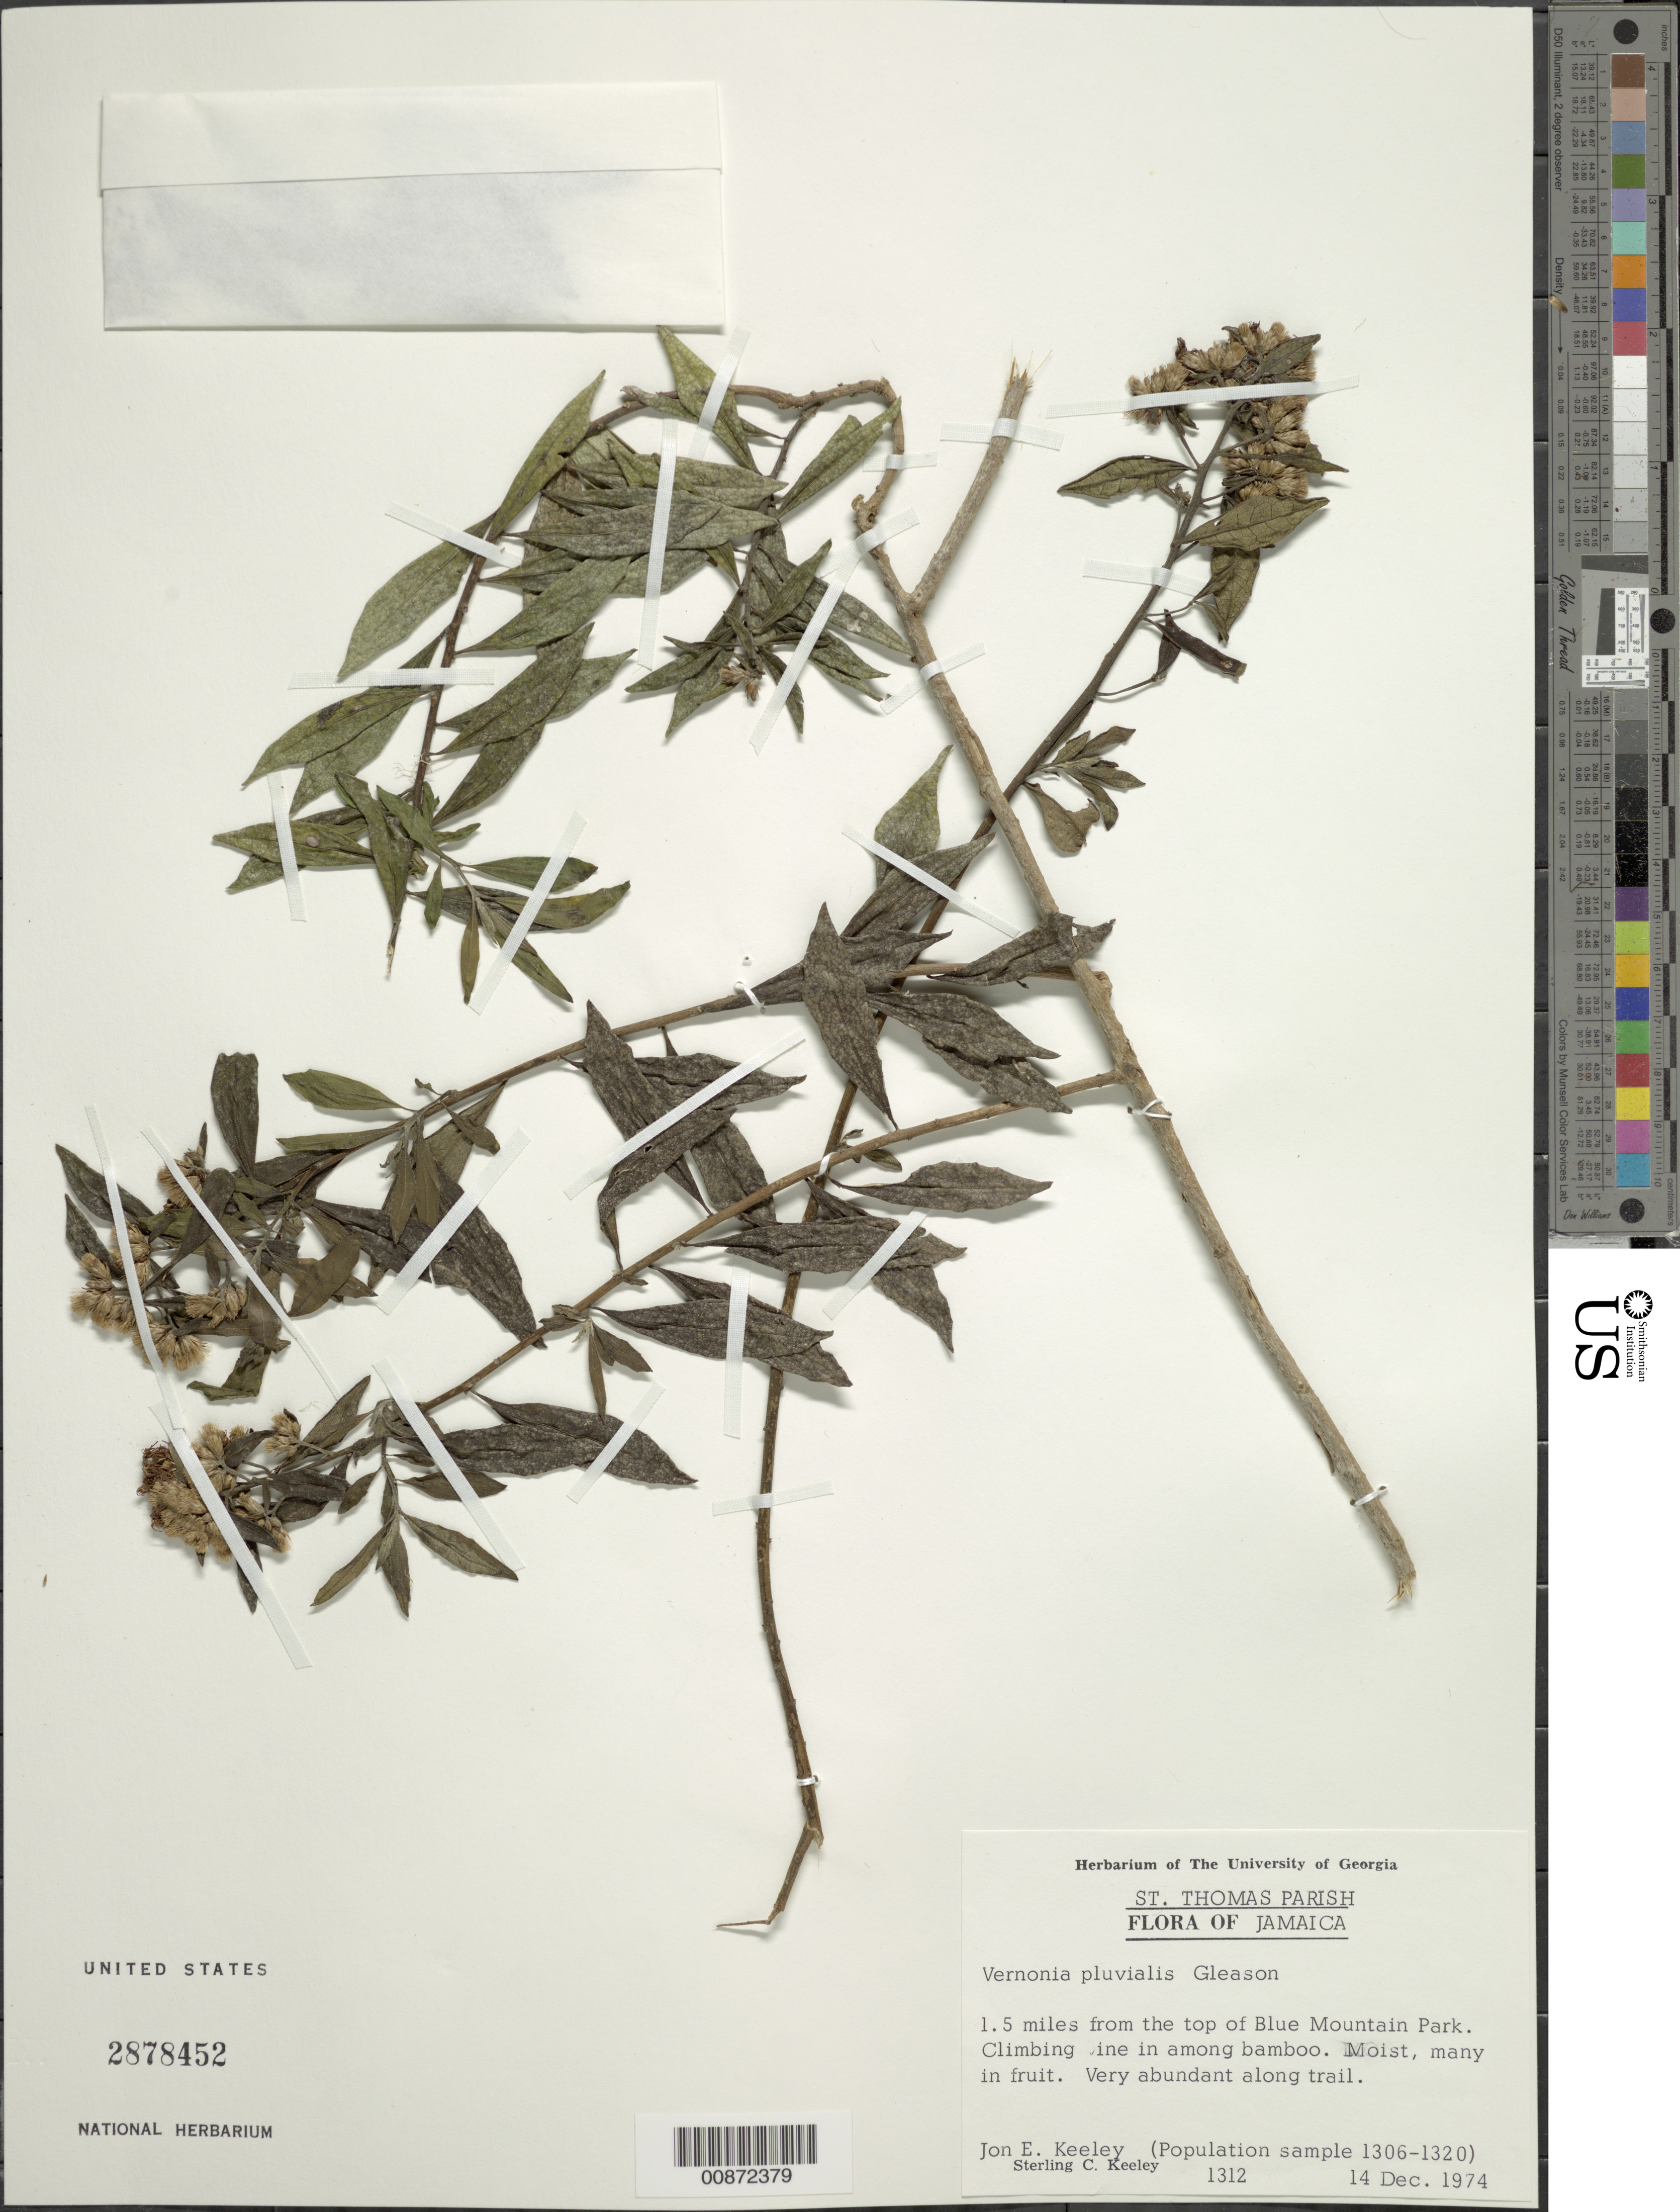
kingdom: Plantae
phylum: Tracheophyta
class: Magnoliopsida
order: Asterales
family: Asteraceae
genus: Lepidaploa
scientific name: Lepidaploa pluvialis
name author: (Gleason) H. Rob.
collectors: S. C. Keeley & J. E. Keeley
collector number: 1312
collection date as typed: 14 Dec 1974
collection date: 1974-12-14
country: Jamaica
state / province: Saint Thomas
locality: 1.5 miles from the top of blue Mountain Park, along trail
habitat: Along trail, in among bamboo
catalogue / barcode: US 2878452